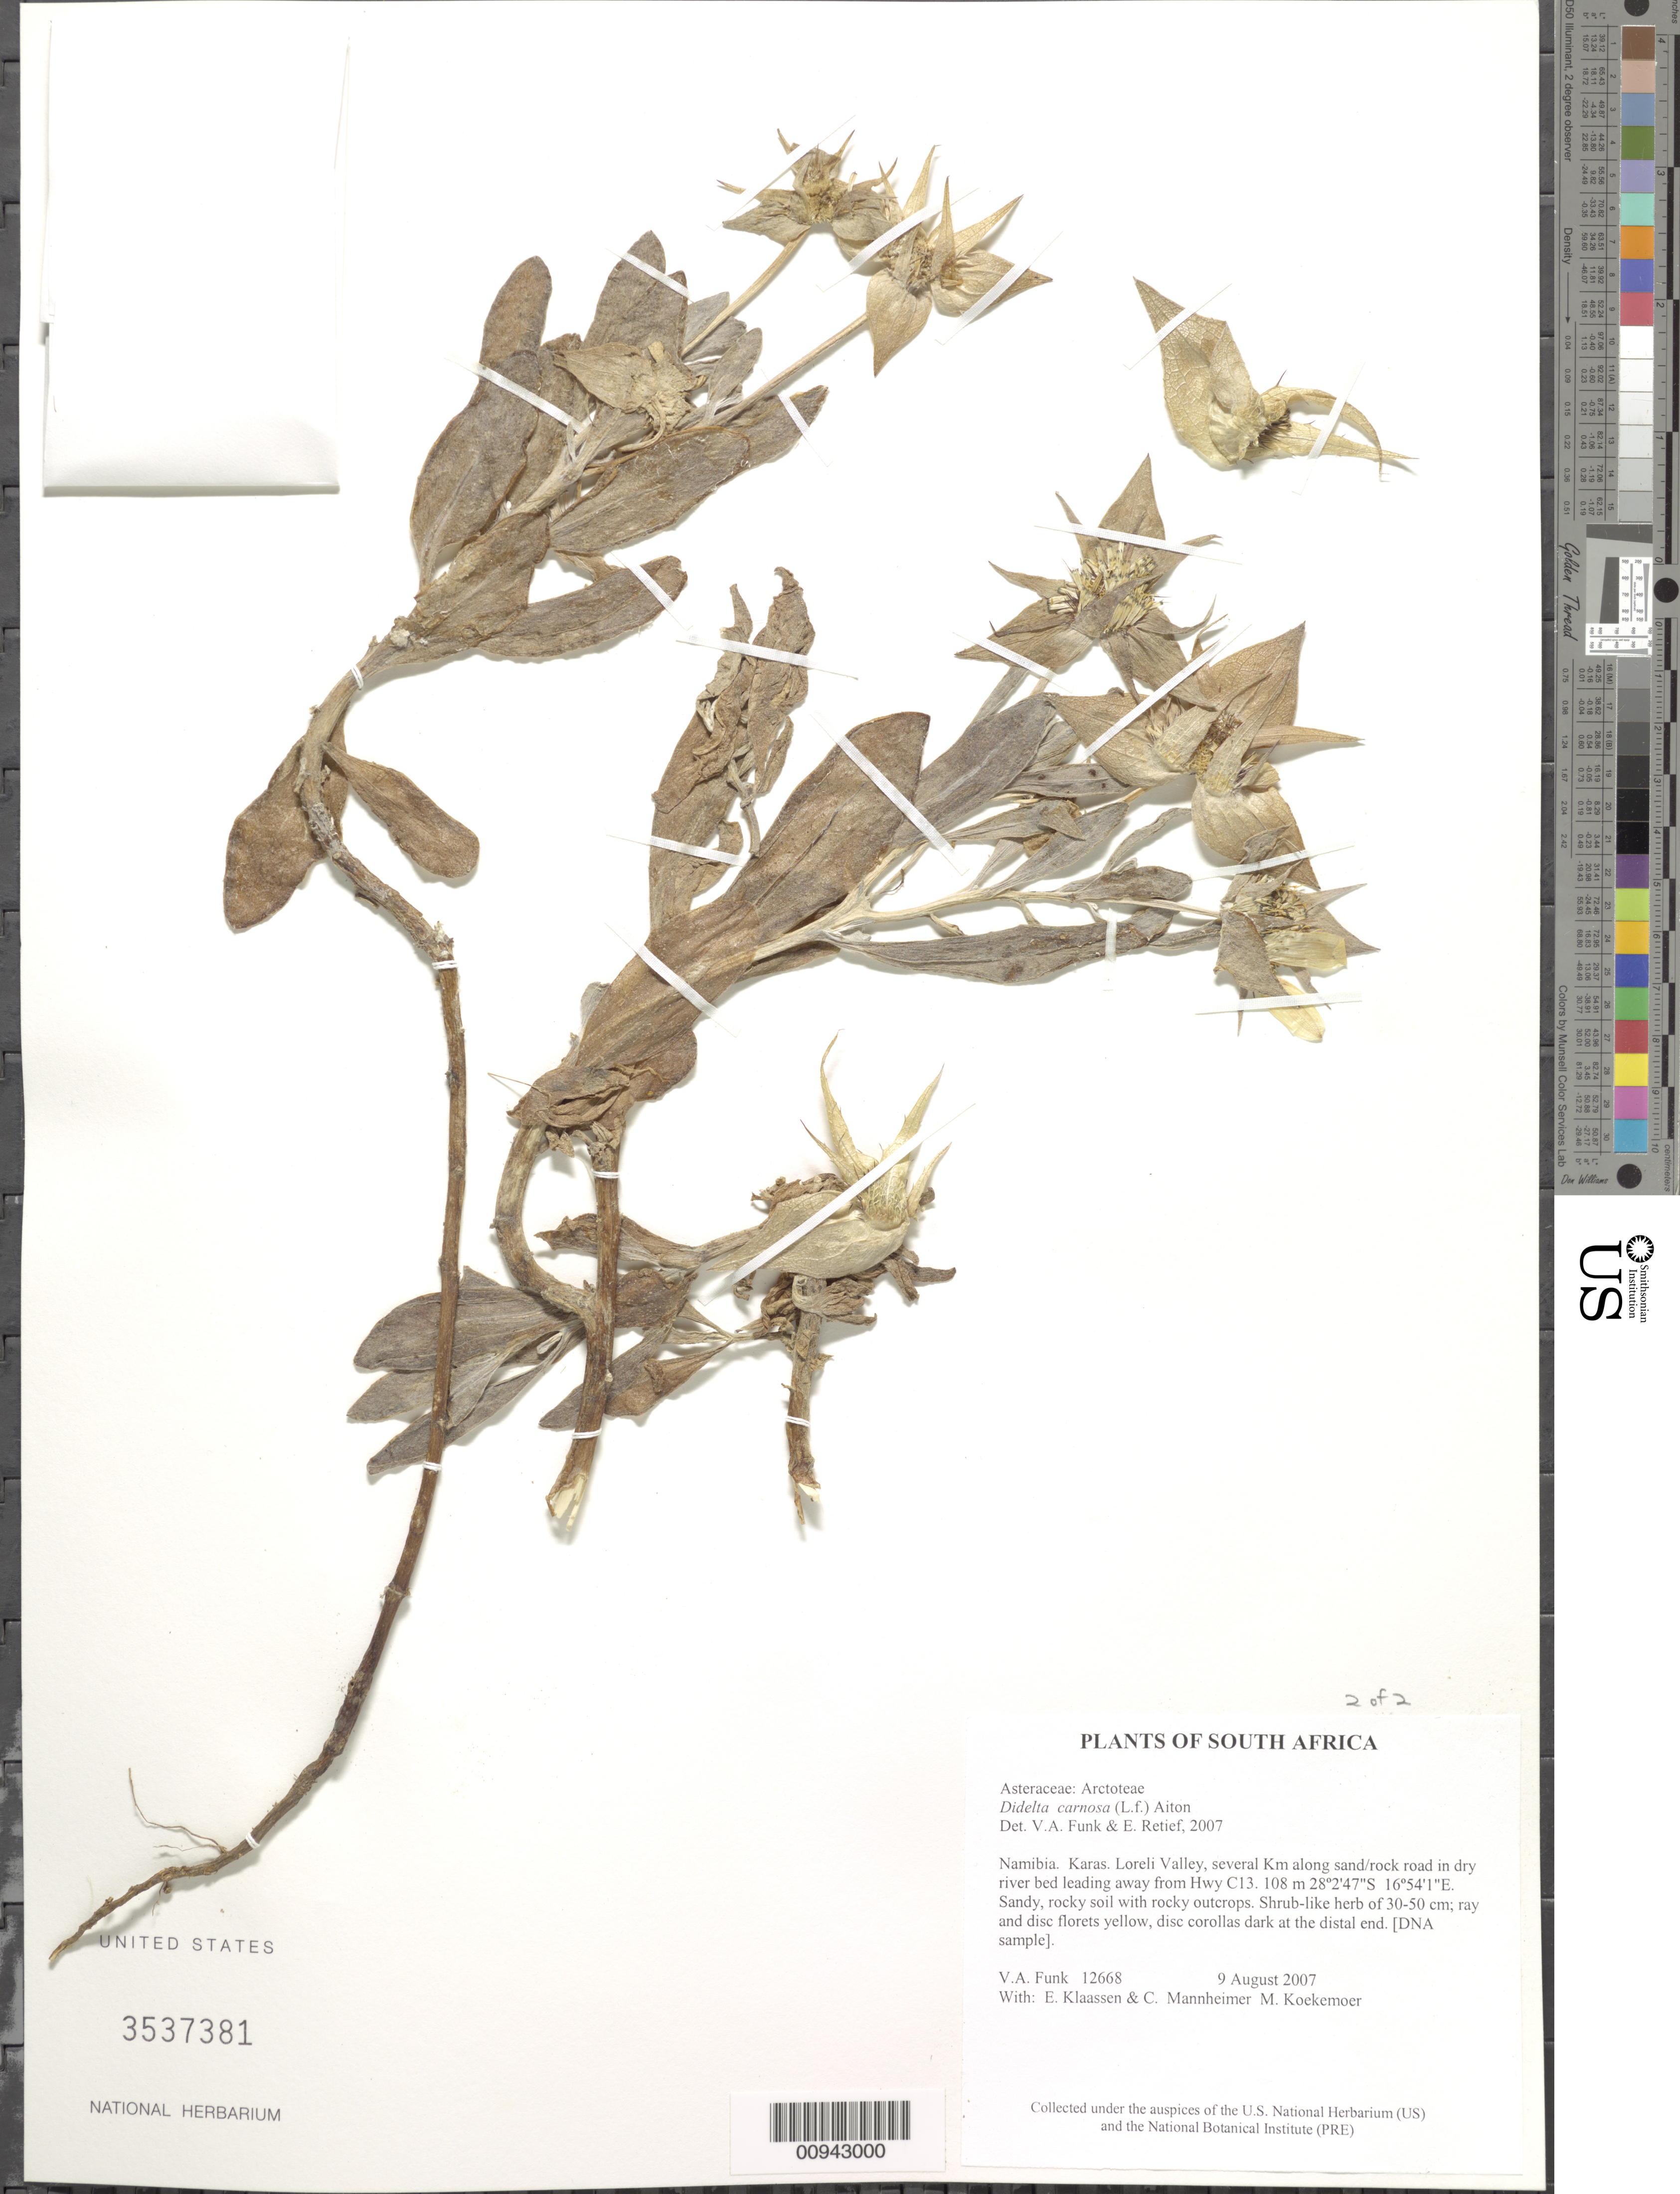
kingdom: Plantae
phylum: Tracheophyta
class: Magnoliopsida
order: Asterales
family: Asteraceae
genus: Didelta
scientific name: Didelta carnosa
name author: (L. f.) Aiton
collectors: V. Funk, E. S. Klaassen & M. Koekemoer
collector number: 12668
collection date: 2007-08-09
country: Namibia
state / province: Karas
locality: Namibia, Karas. Loreli Valley, several Km along sand/rock road in dry river bed leading away from Hwy C13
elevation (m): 108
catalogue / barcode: US 3537381